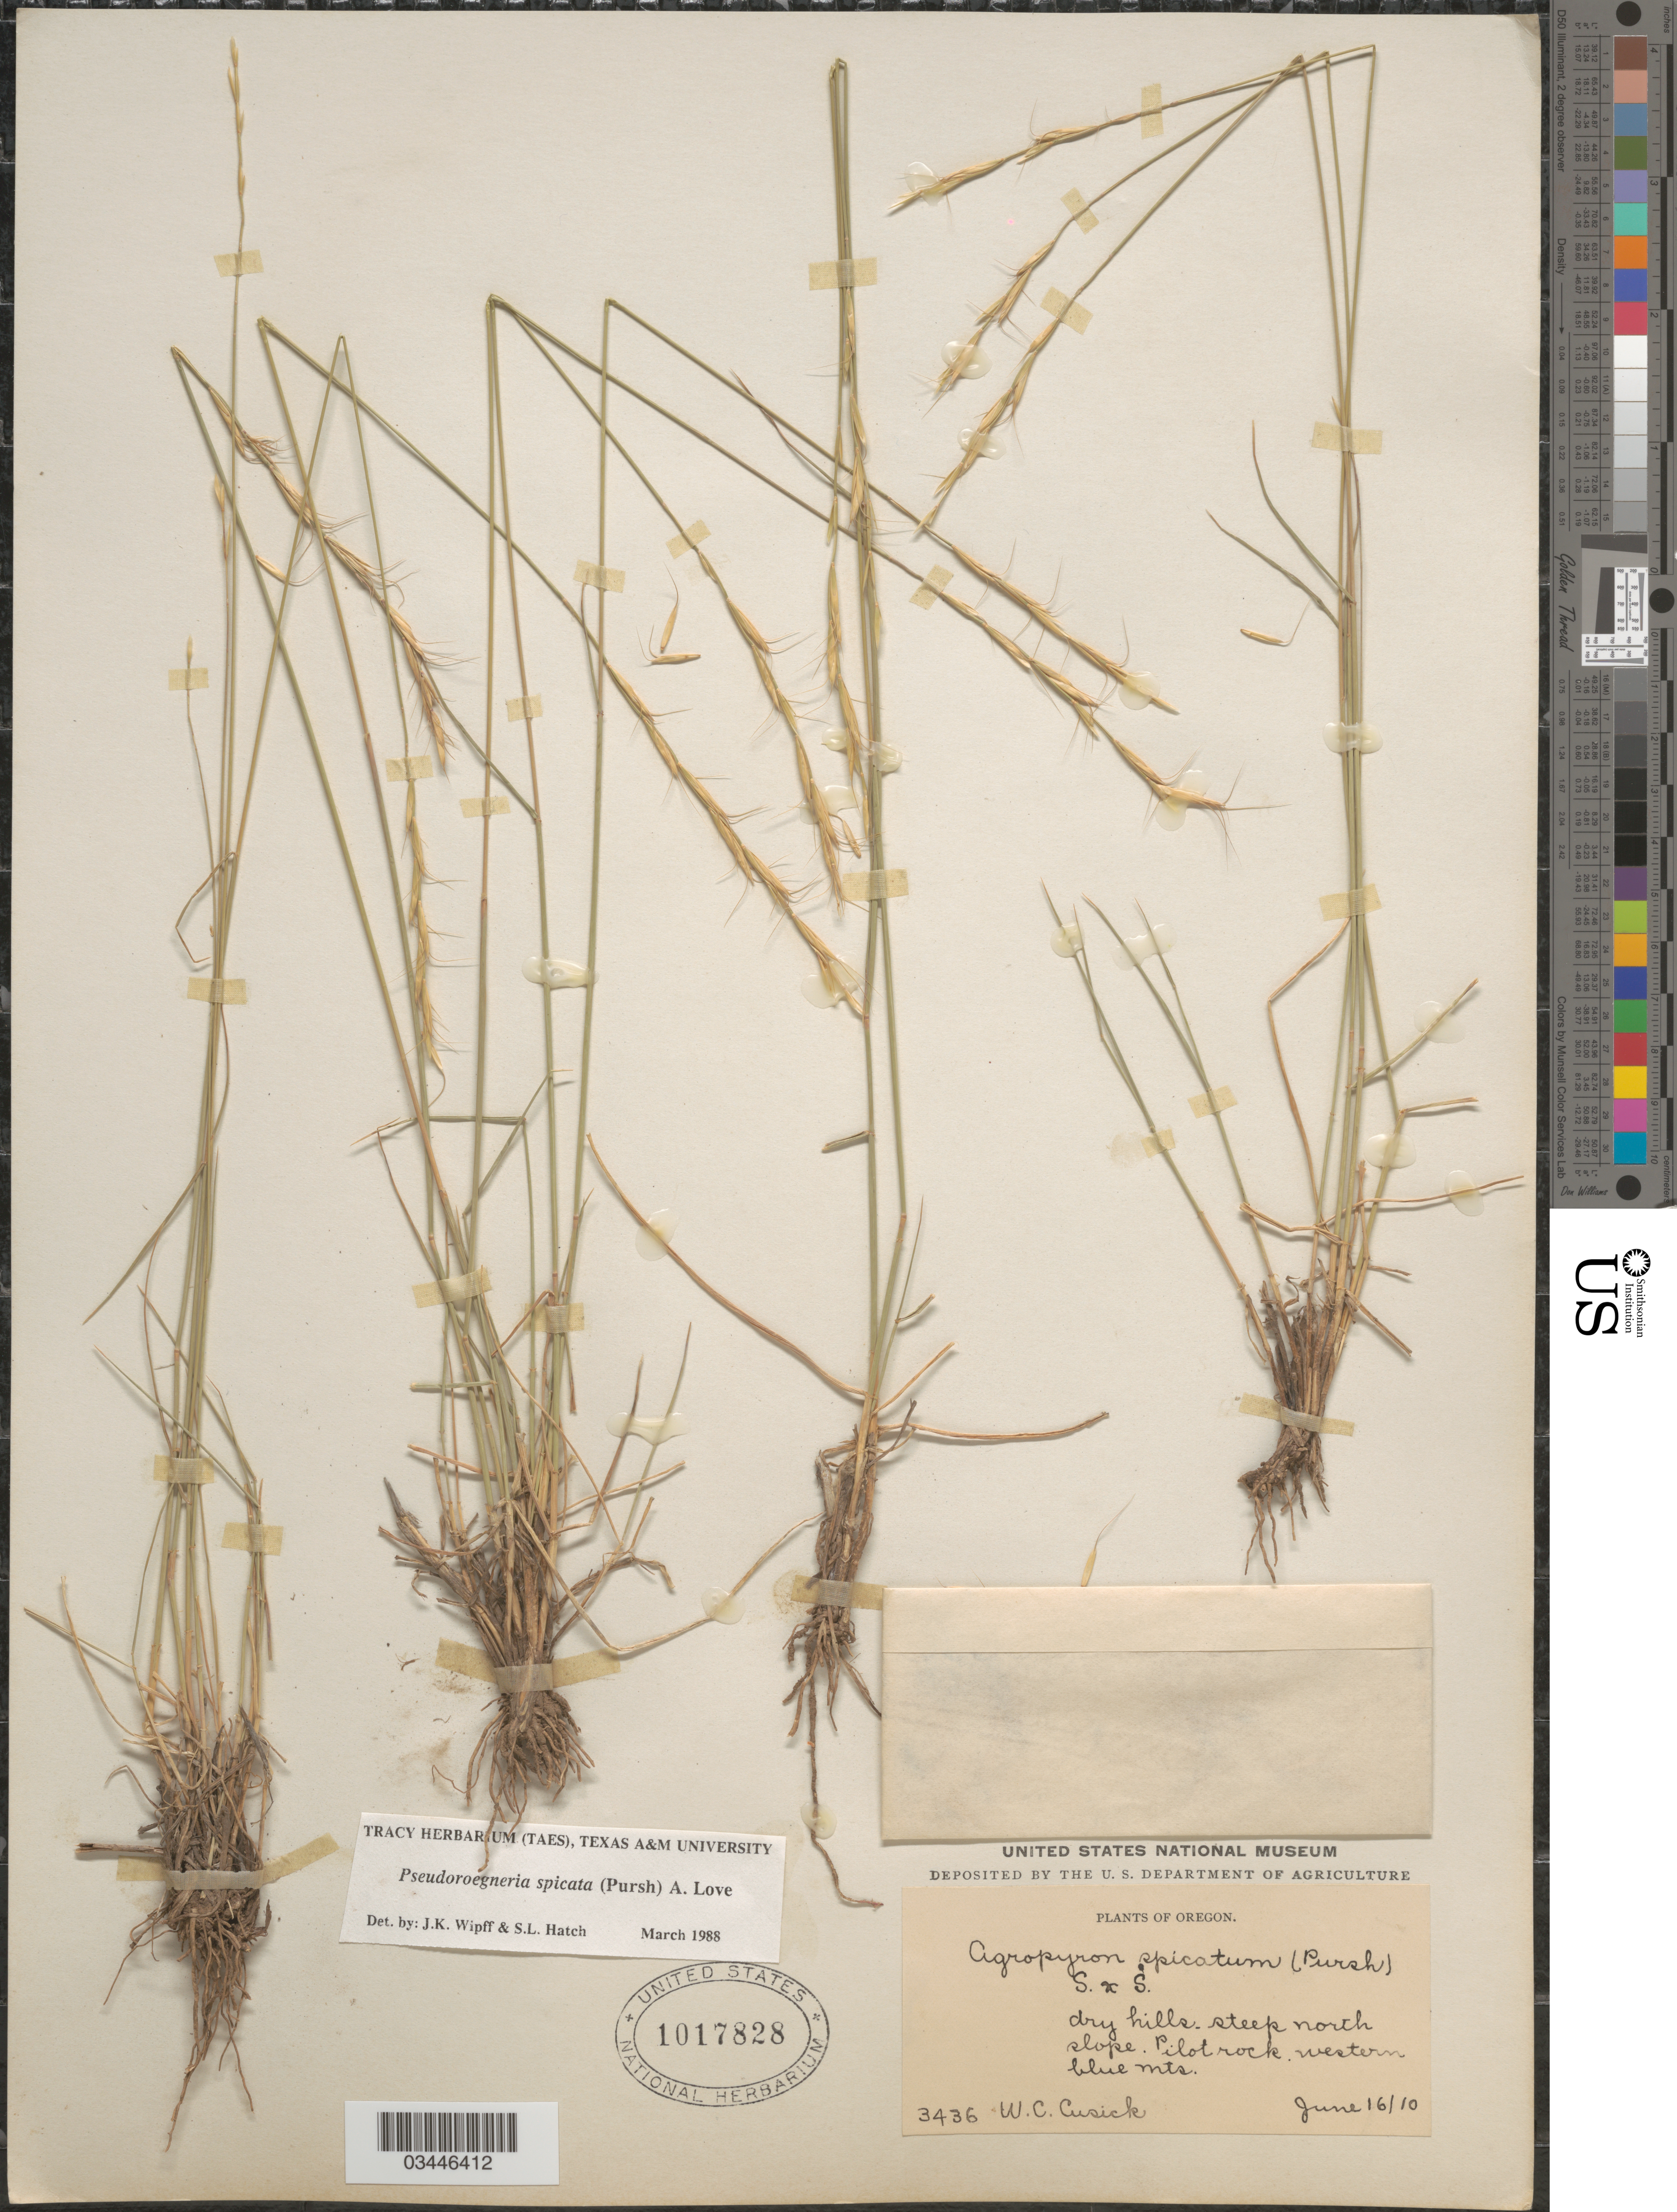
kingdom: Plantae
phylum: Tracheophyta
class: Liliopsida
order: Poales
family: Poaceae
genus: Pseudoroegneria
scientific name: Pseudoroegneria spicata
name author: (Pursh) Á. Löve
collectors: W. C. Cusick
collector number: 3436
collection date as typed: Transcribed d/m/y: 16/6/10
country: United States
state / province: Oregon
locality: Dry hills. Steep north slope. Pilot rock. Western blue mts.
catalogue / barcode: US 1017828